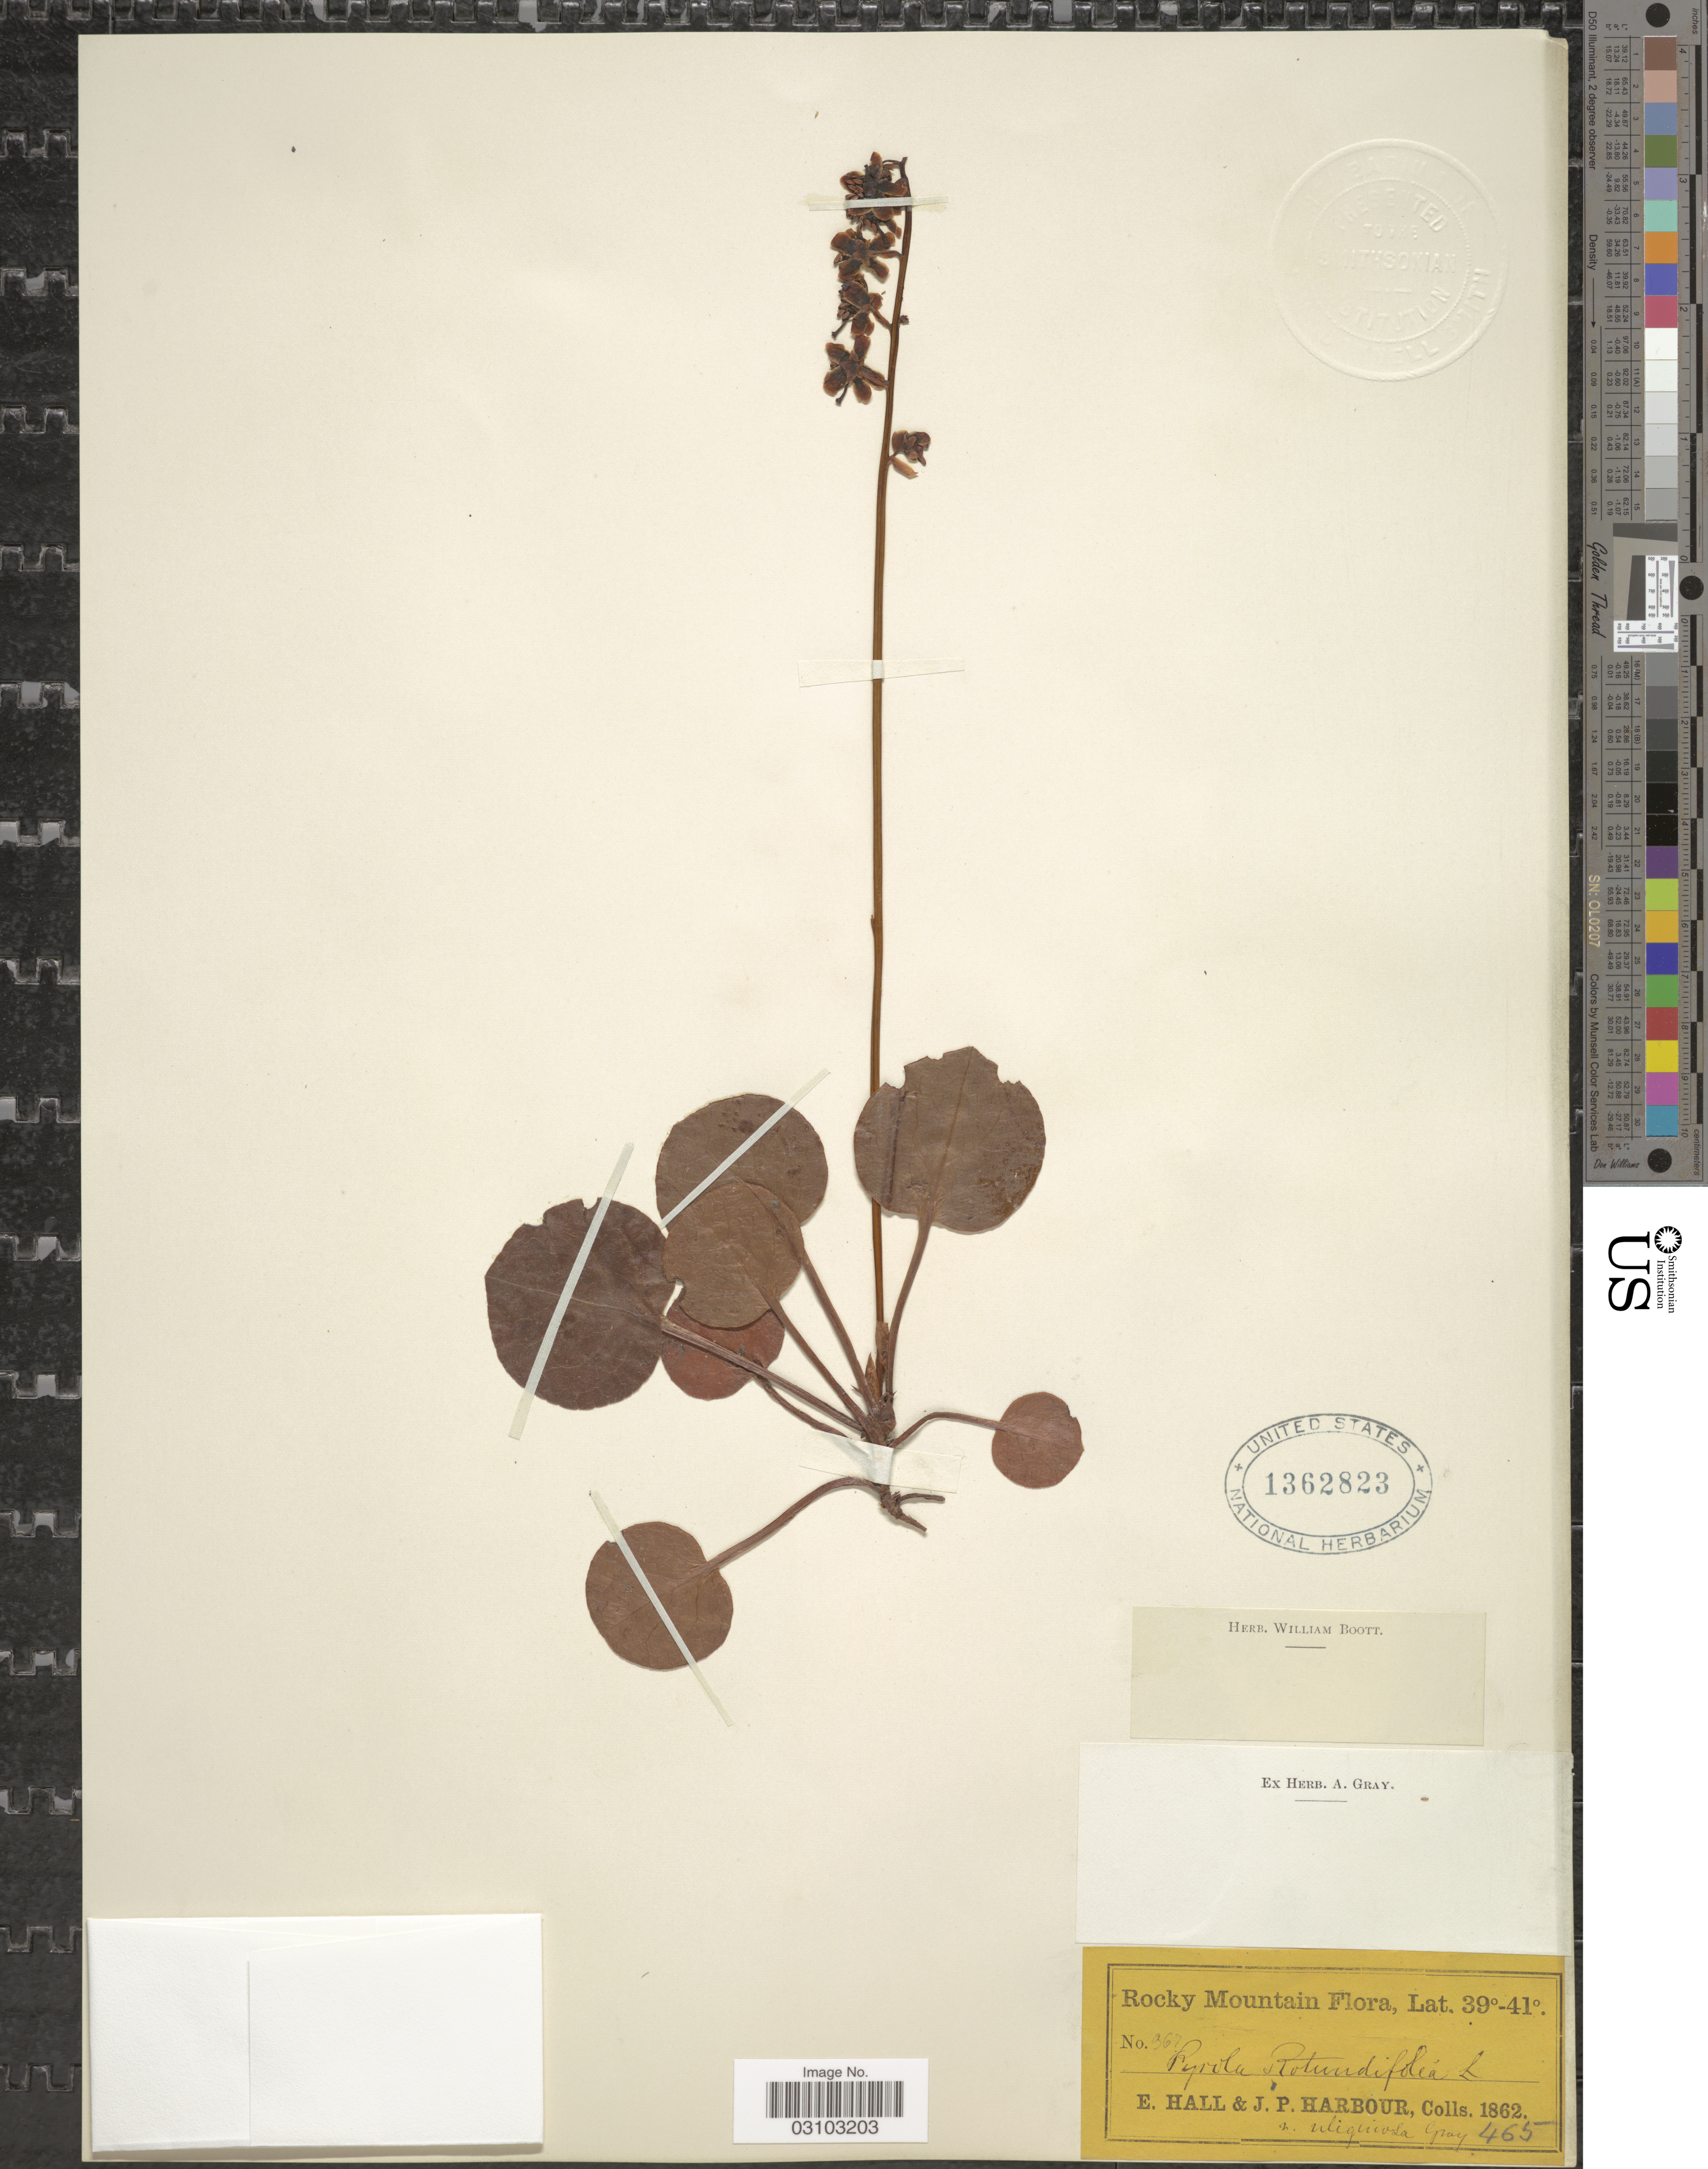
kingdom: Plantae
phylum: Tracheophyta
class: Magnoliopsida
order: Ericales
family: Ericaceae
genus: Pyrola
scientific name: Pyrola americana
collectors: E. Hall & J. Harbour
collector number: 367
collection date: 1862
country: United States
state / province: Colorado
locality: Rocky Mtns.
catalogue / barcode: US 1362823